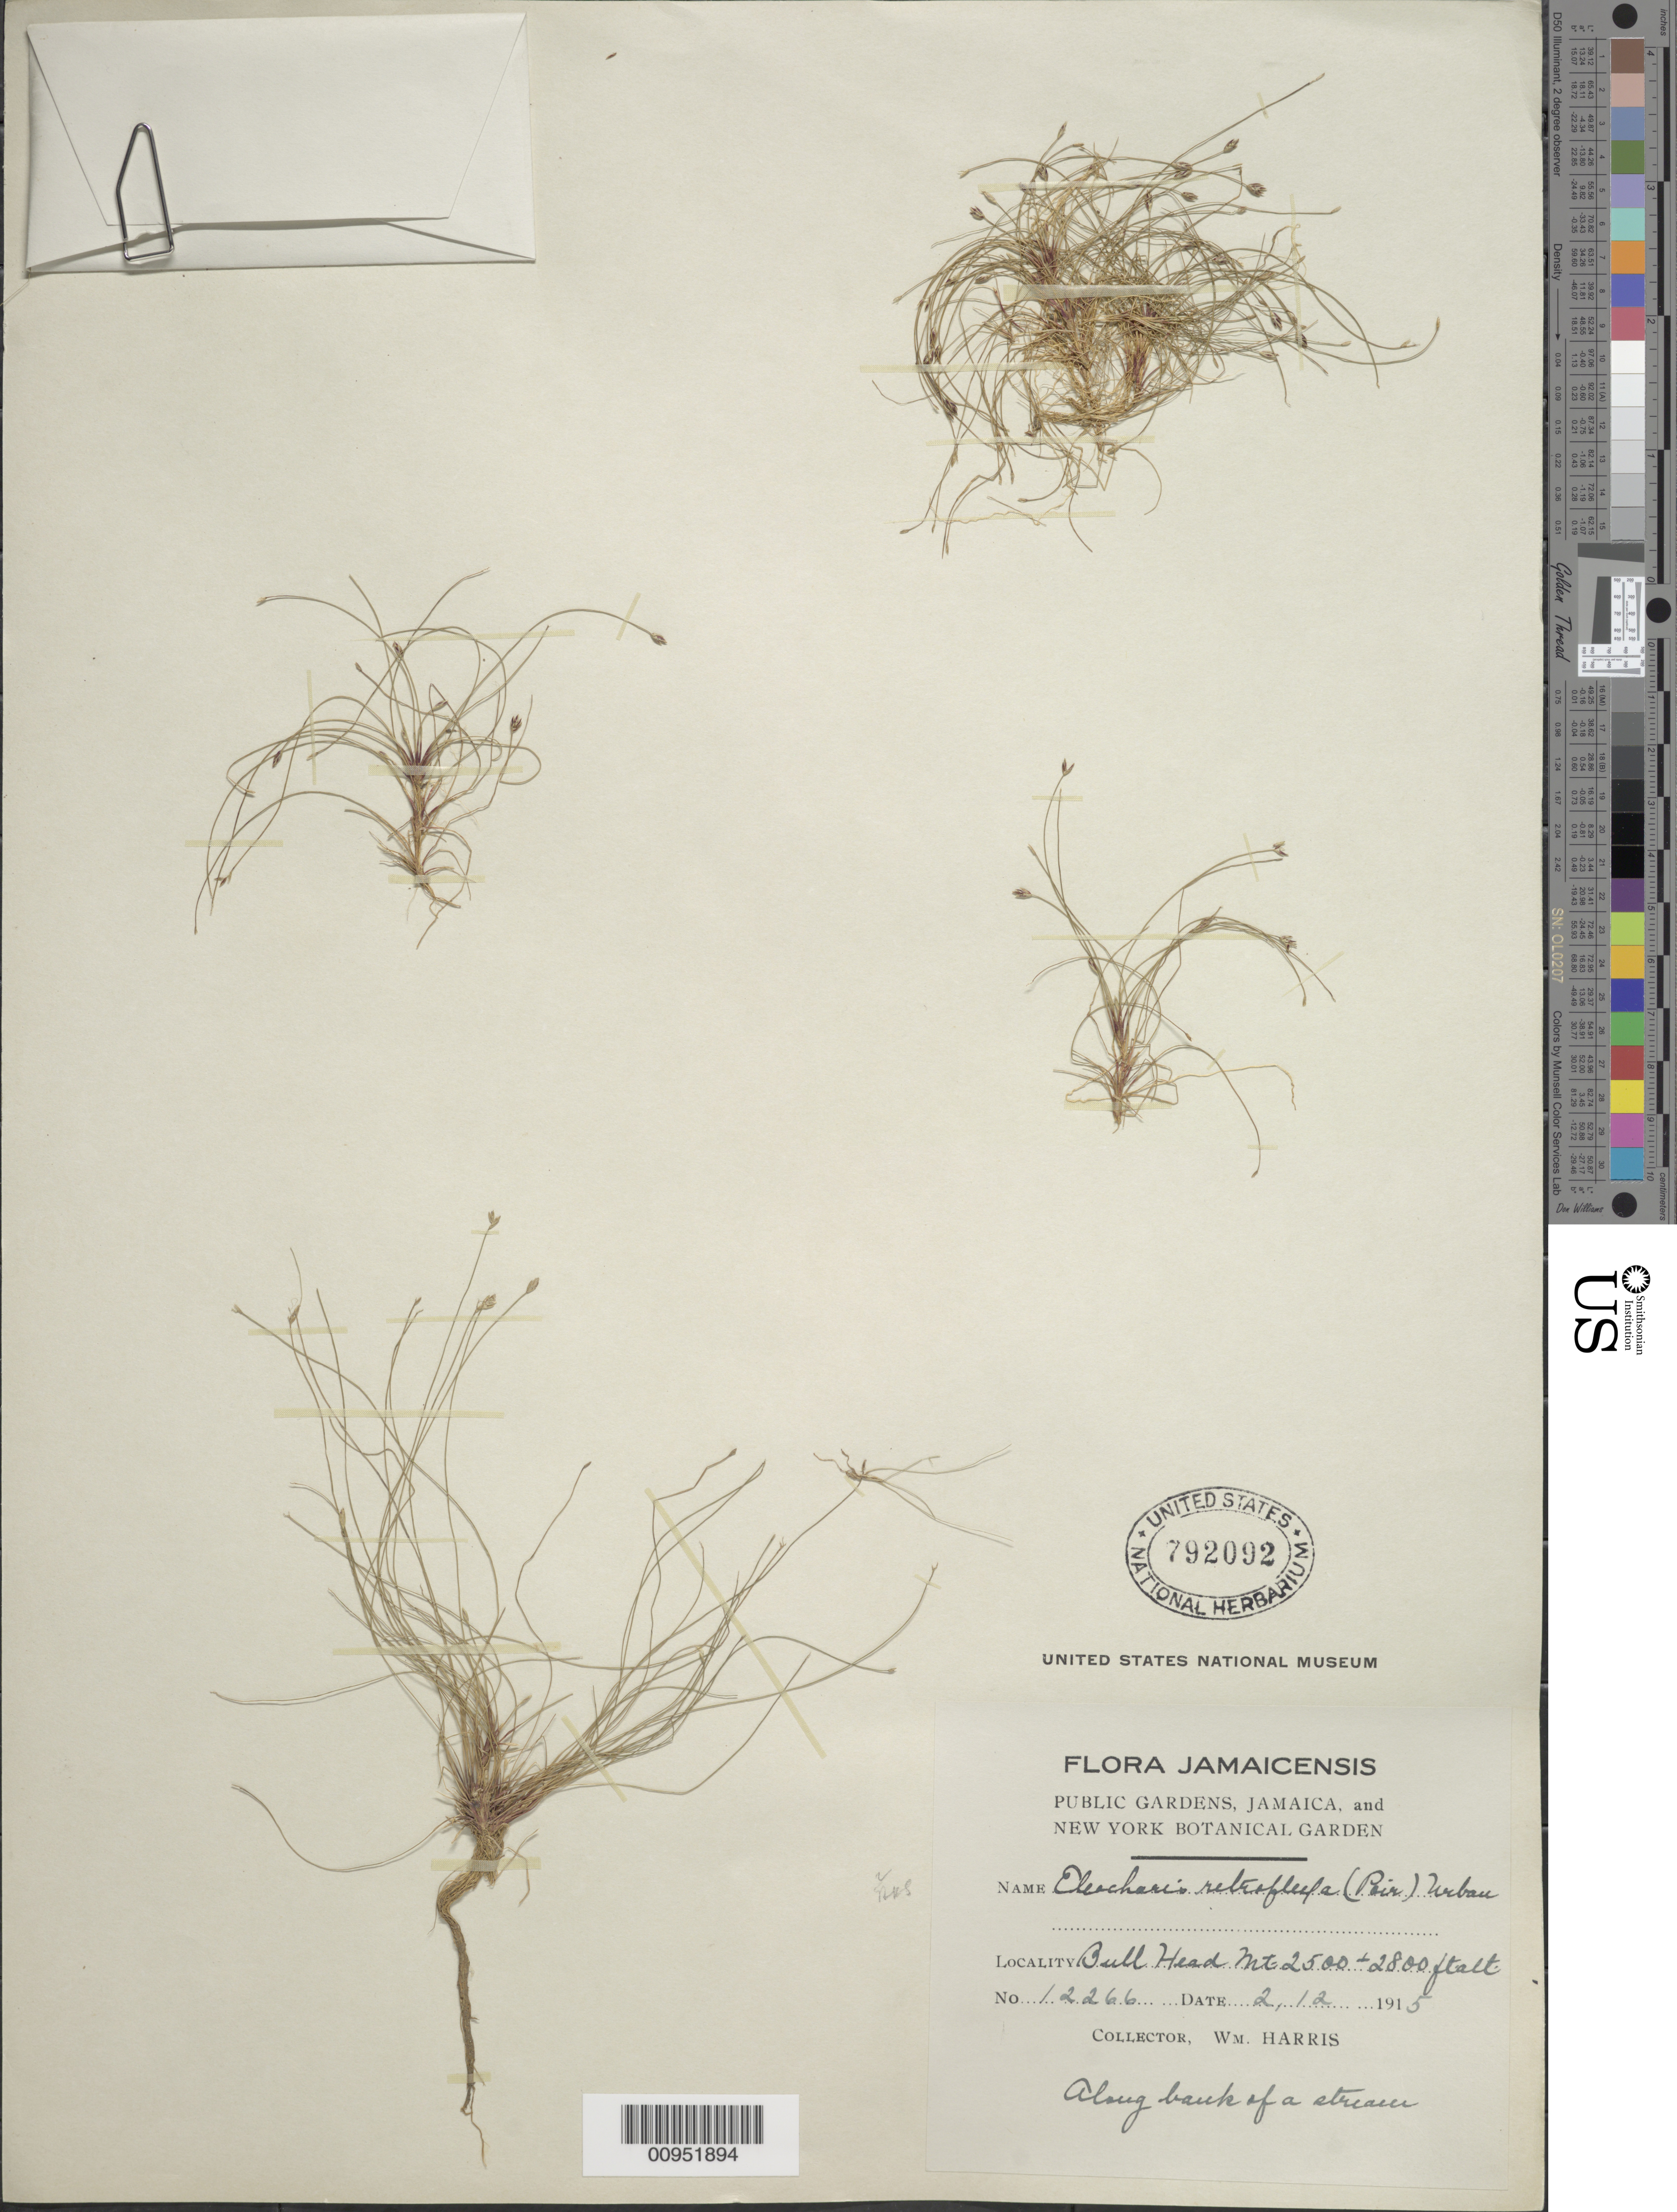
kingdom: Plantae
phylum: Tracheophyta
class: Liliopsida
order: Poales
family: Cyperaceae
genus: Eleocharis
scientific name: Eleocharis retroflexa subsp. retroflexa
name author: (Poir.) Urb.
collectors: W. H. Harris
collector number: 12266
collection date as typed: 02 Dec 1915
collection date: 1915-12-02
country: Jamaica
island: Jamaica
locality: Bull Head Mt.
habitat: Along bank of a stream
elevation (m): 762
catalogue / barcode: US 792092